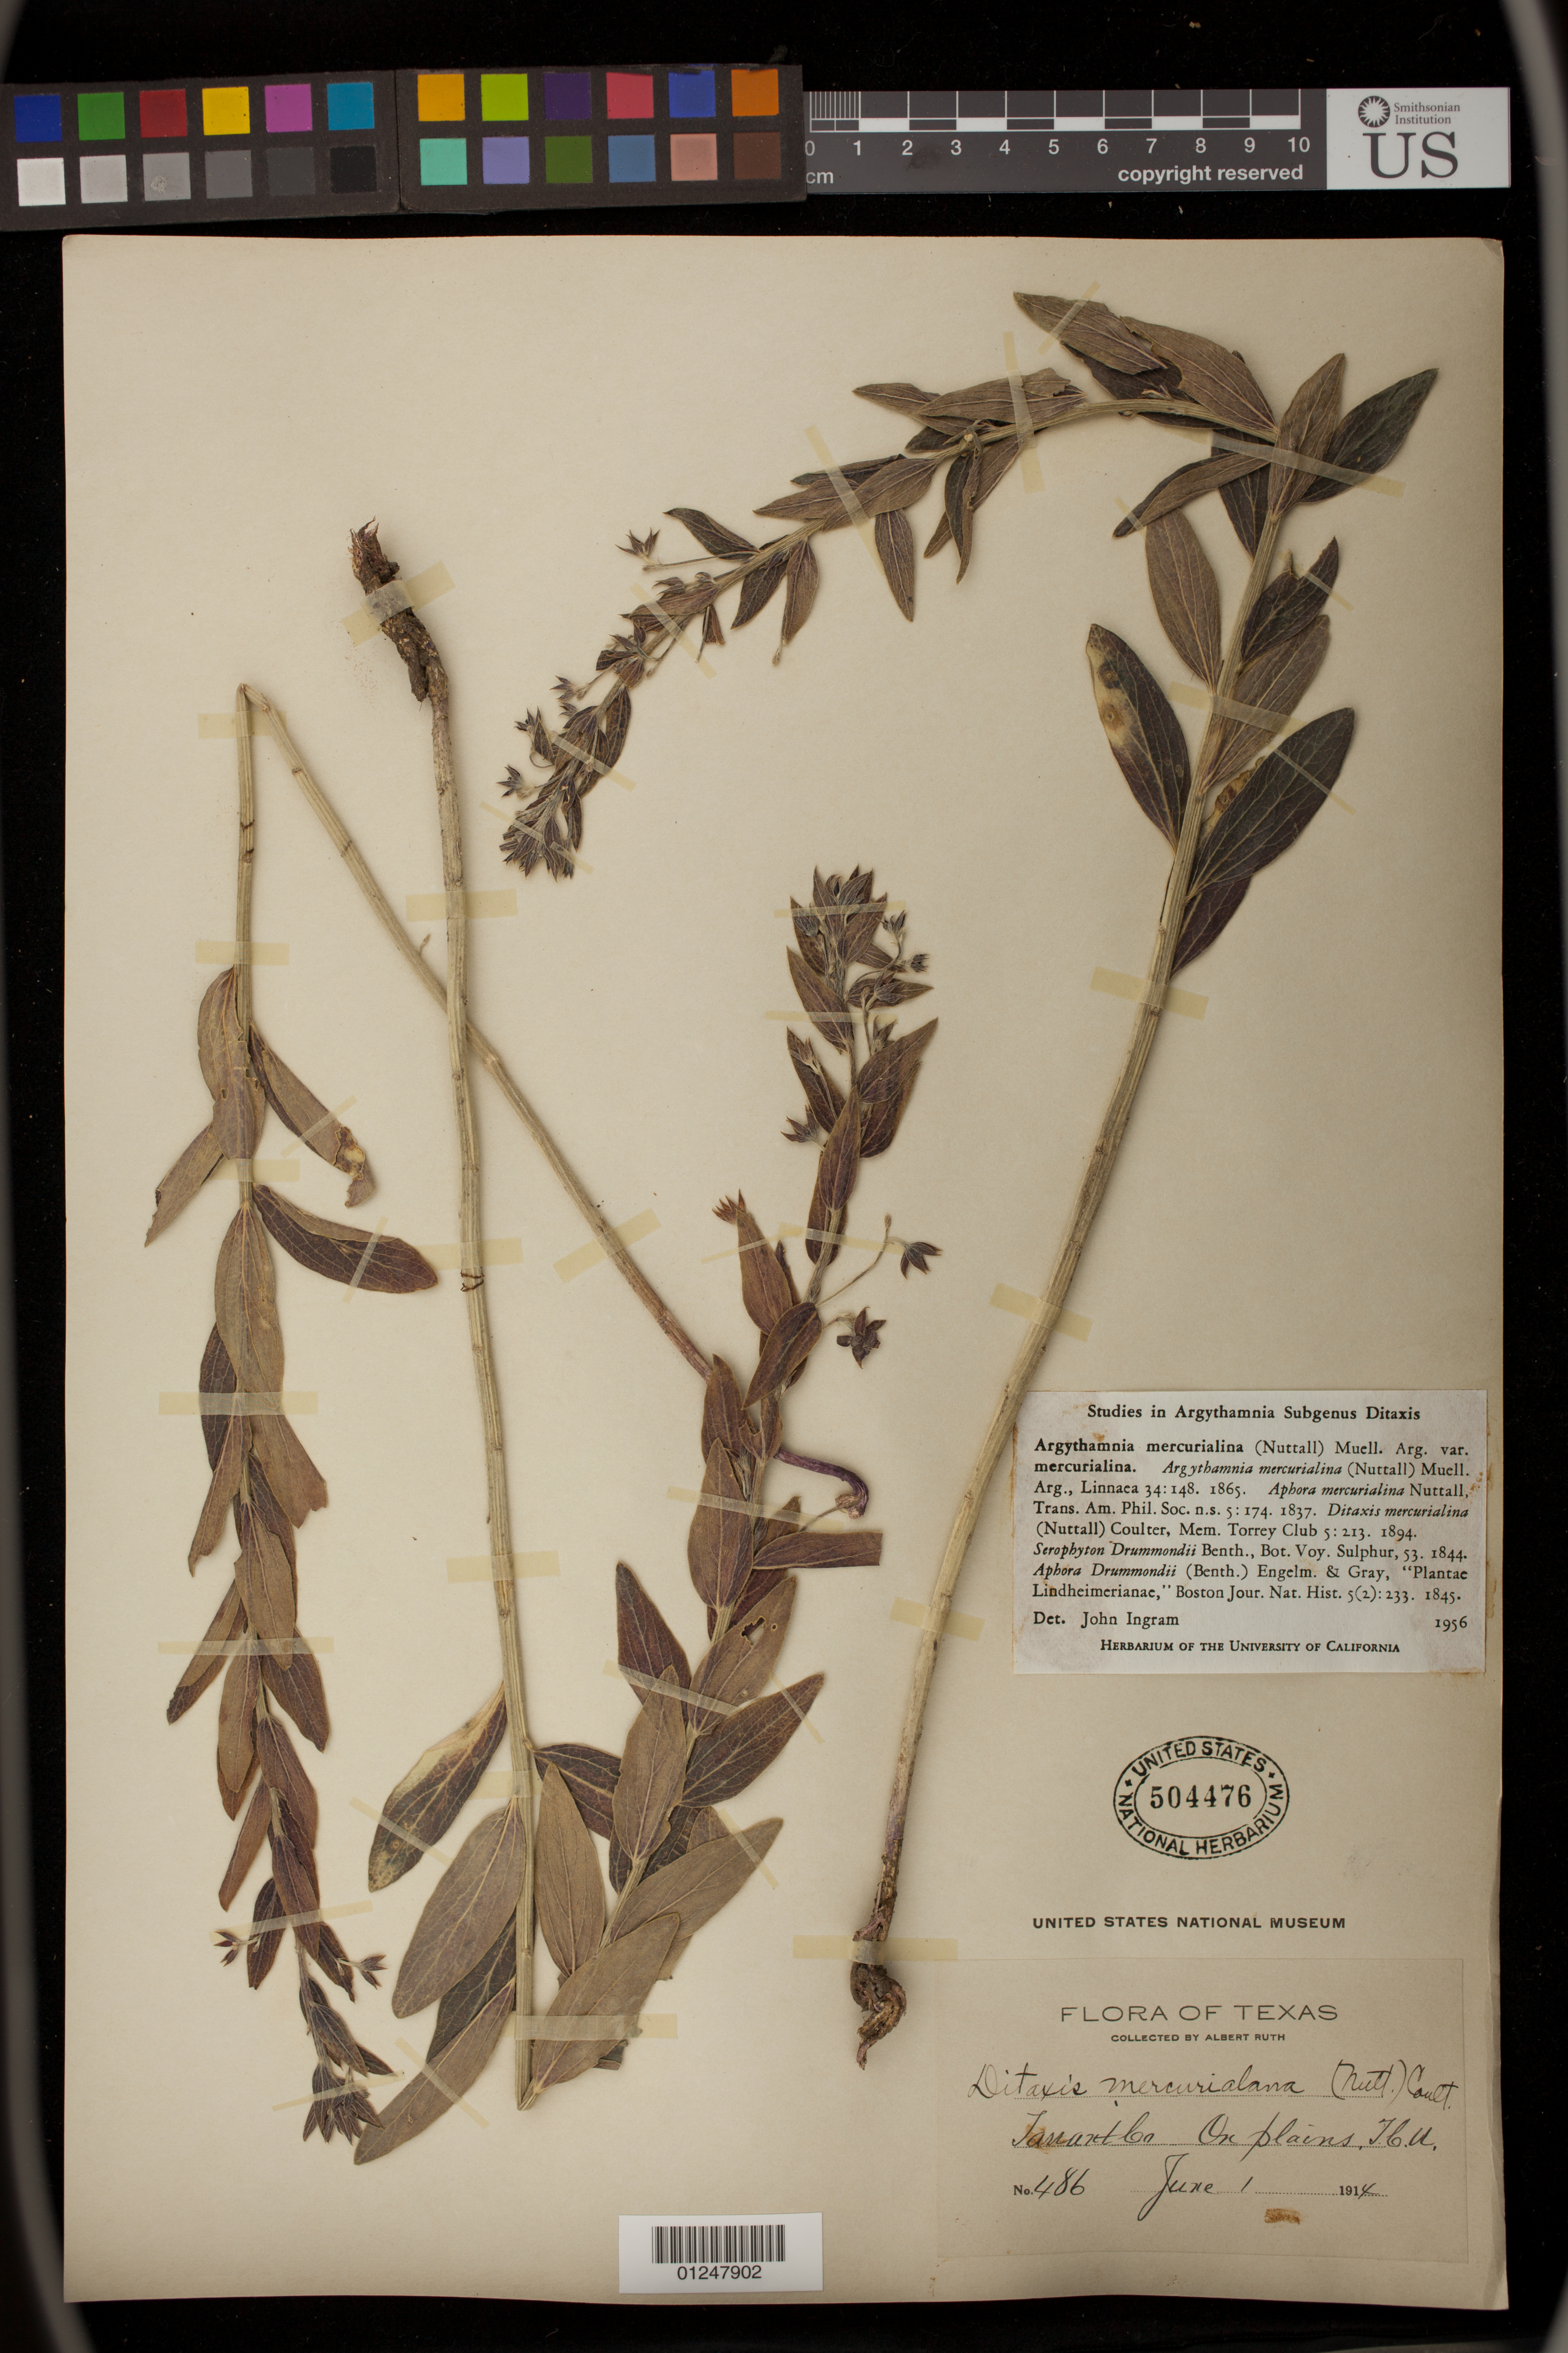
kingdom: Plantae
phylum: Tracheophyta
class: Magnoliopsida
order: Malpighiales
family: Euphorbiaceae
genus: Argythamnia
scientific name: Argythamnia mercurialina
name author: (Nutt.) Müll. Arg.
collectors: A. Ruth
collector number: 486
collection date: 1914-06-01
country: United States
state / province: Texas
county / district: Tarrant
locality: Tarrant Co. On plains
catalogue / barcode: US 504476